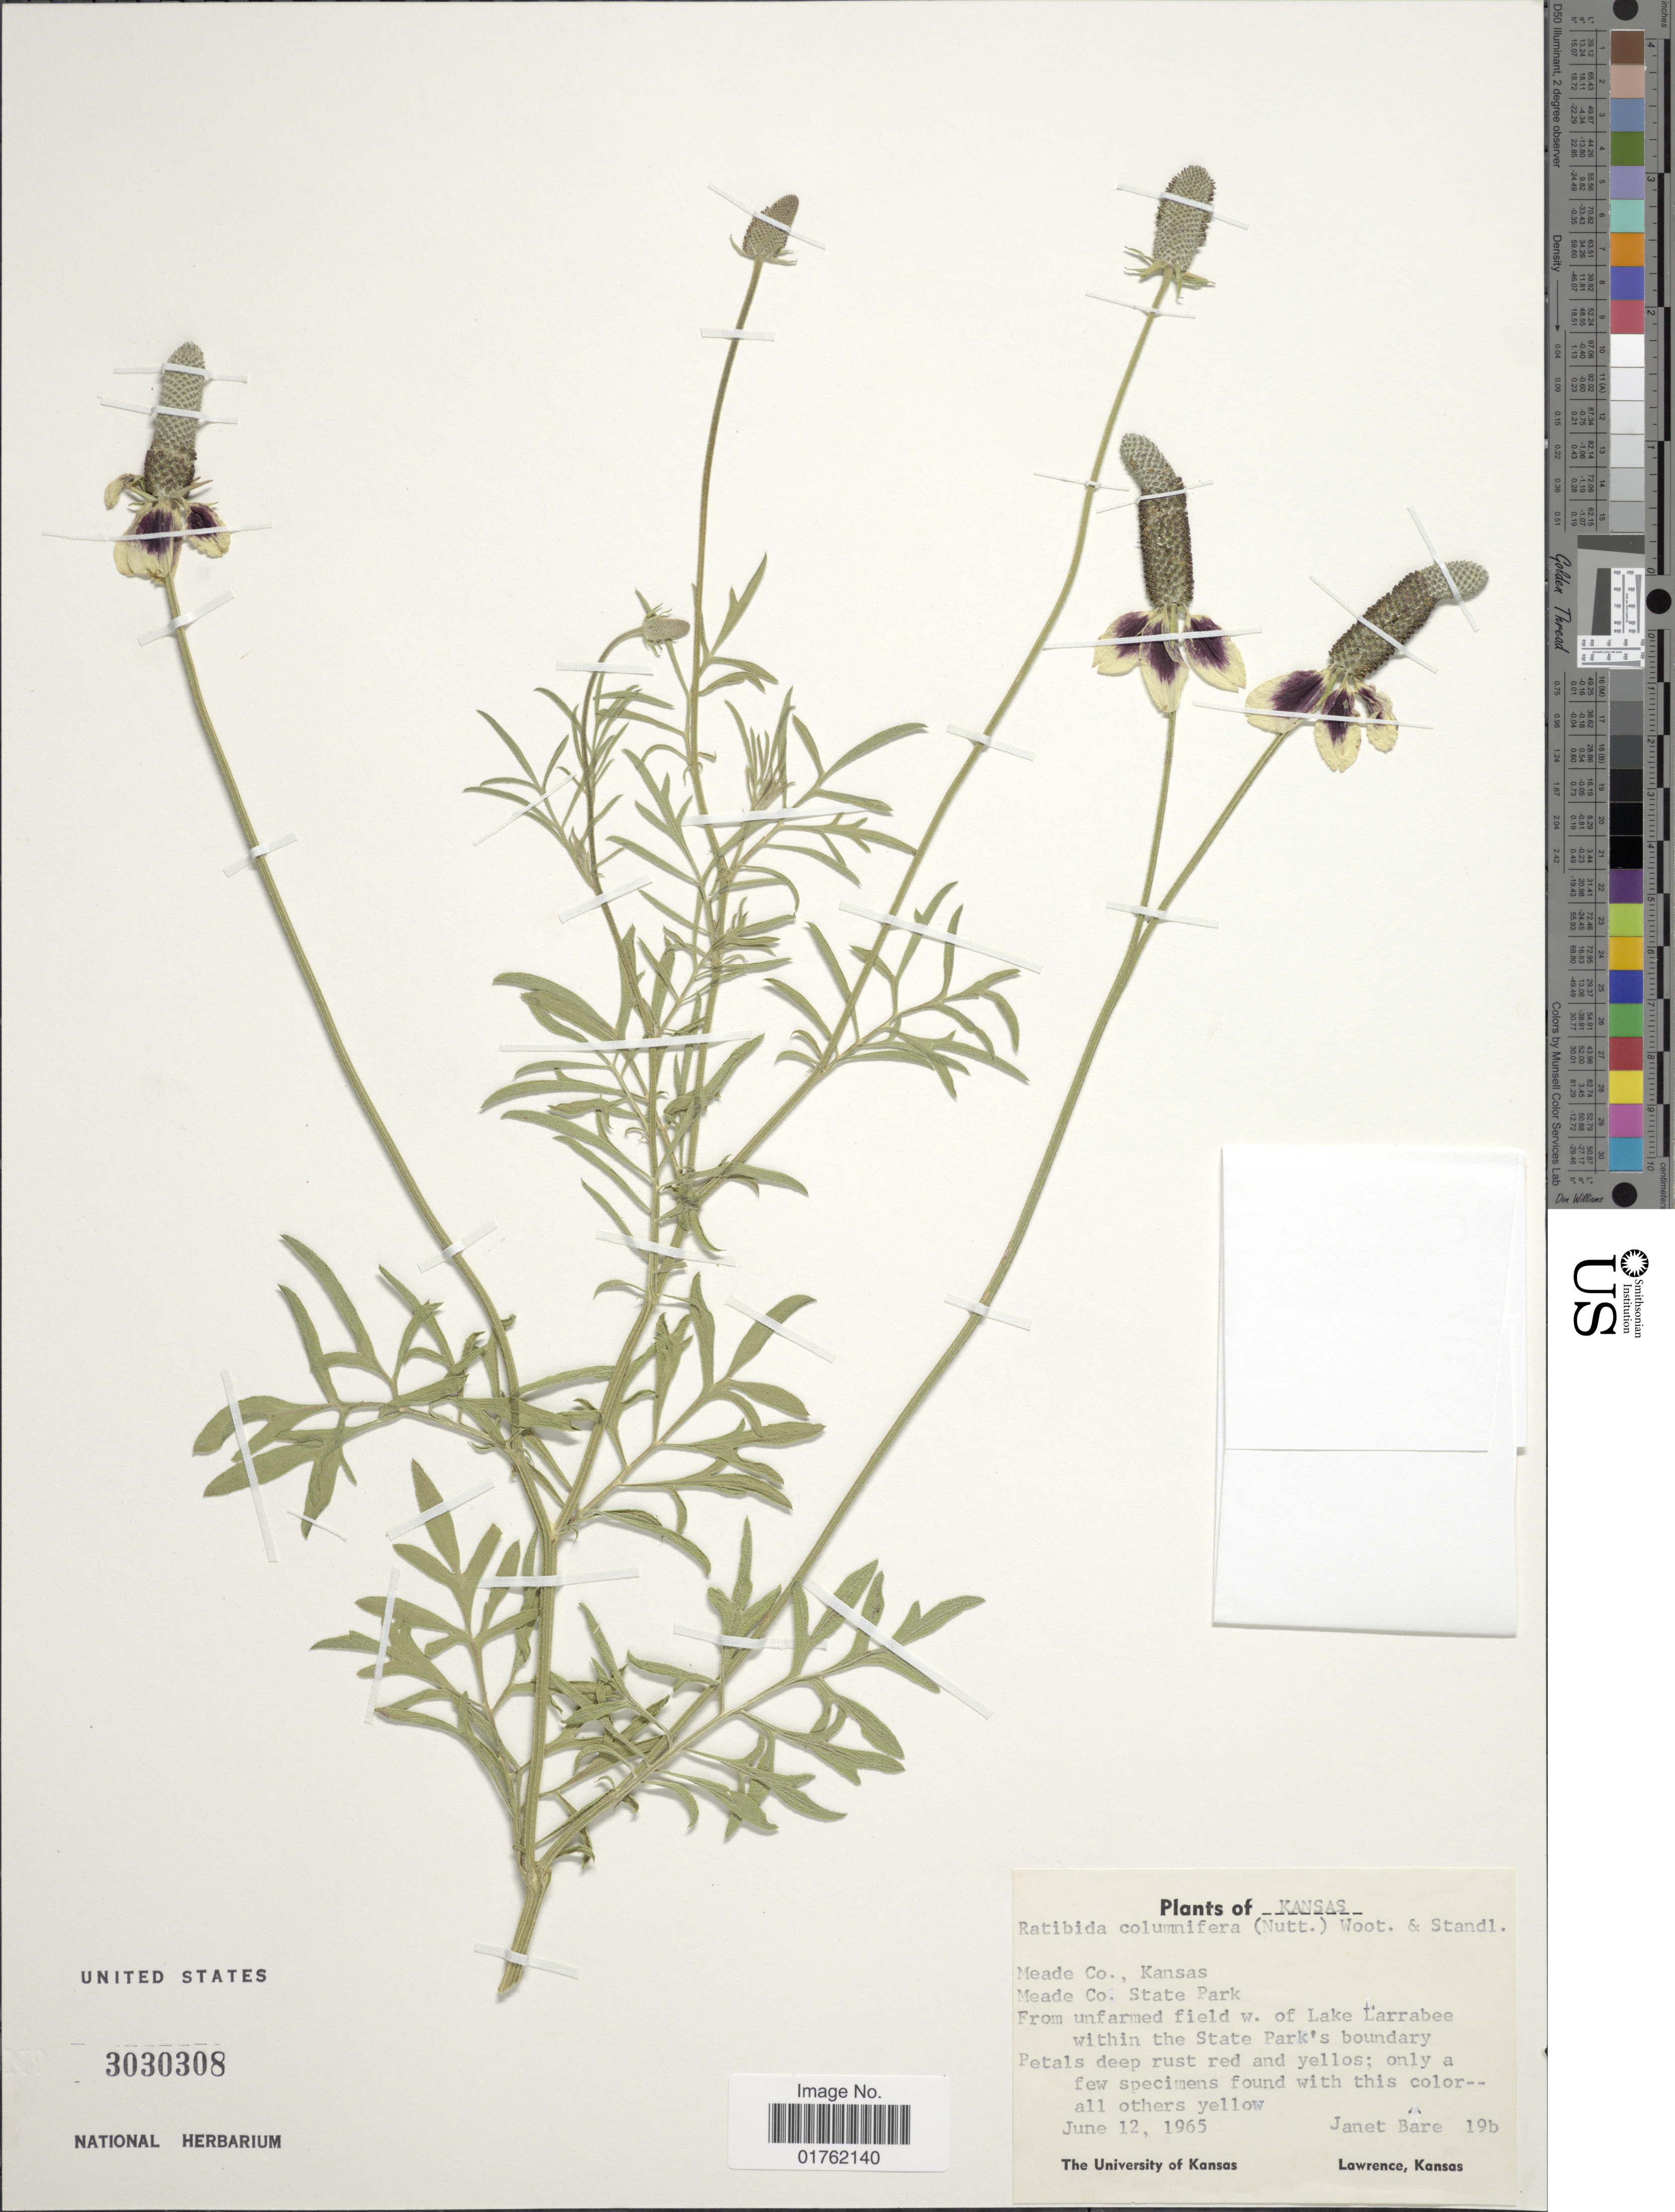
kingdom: Plantae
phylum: Tracheophyta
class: Magnoliopsida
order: Asterales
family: Asteraceae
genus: Ratibida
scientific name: Ratibida columnaris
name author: (Pursh) D. Don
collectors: J. Baré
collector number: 19b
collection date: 1965-06-12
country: United States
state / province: Kansas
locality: Meade Co., Kansas, Meade Co., State Park, From unfarmed field w. of Lake Larrabee within the State Park's boundary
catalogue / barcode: US 3030308